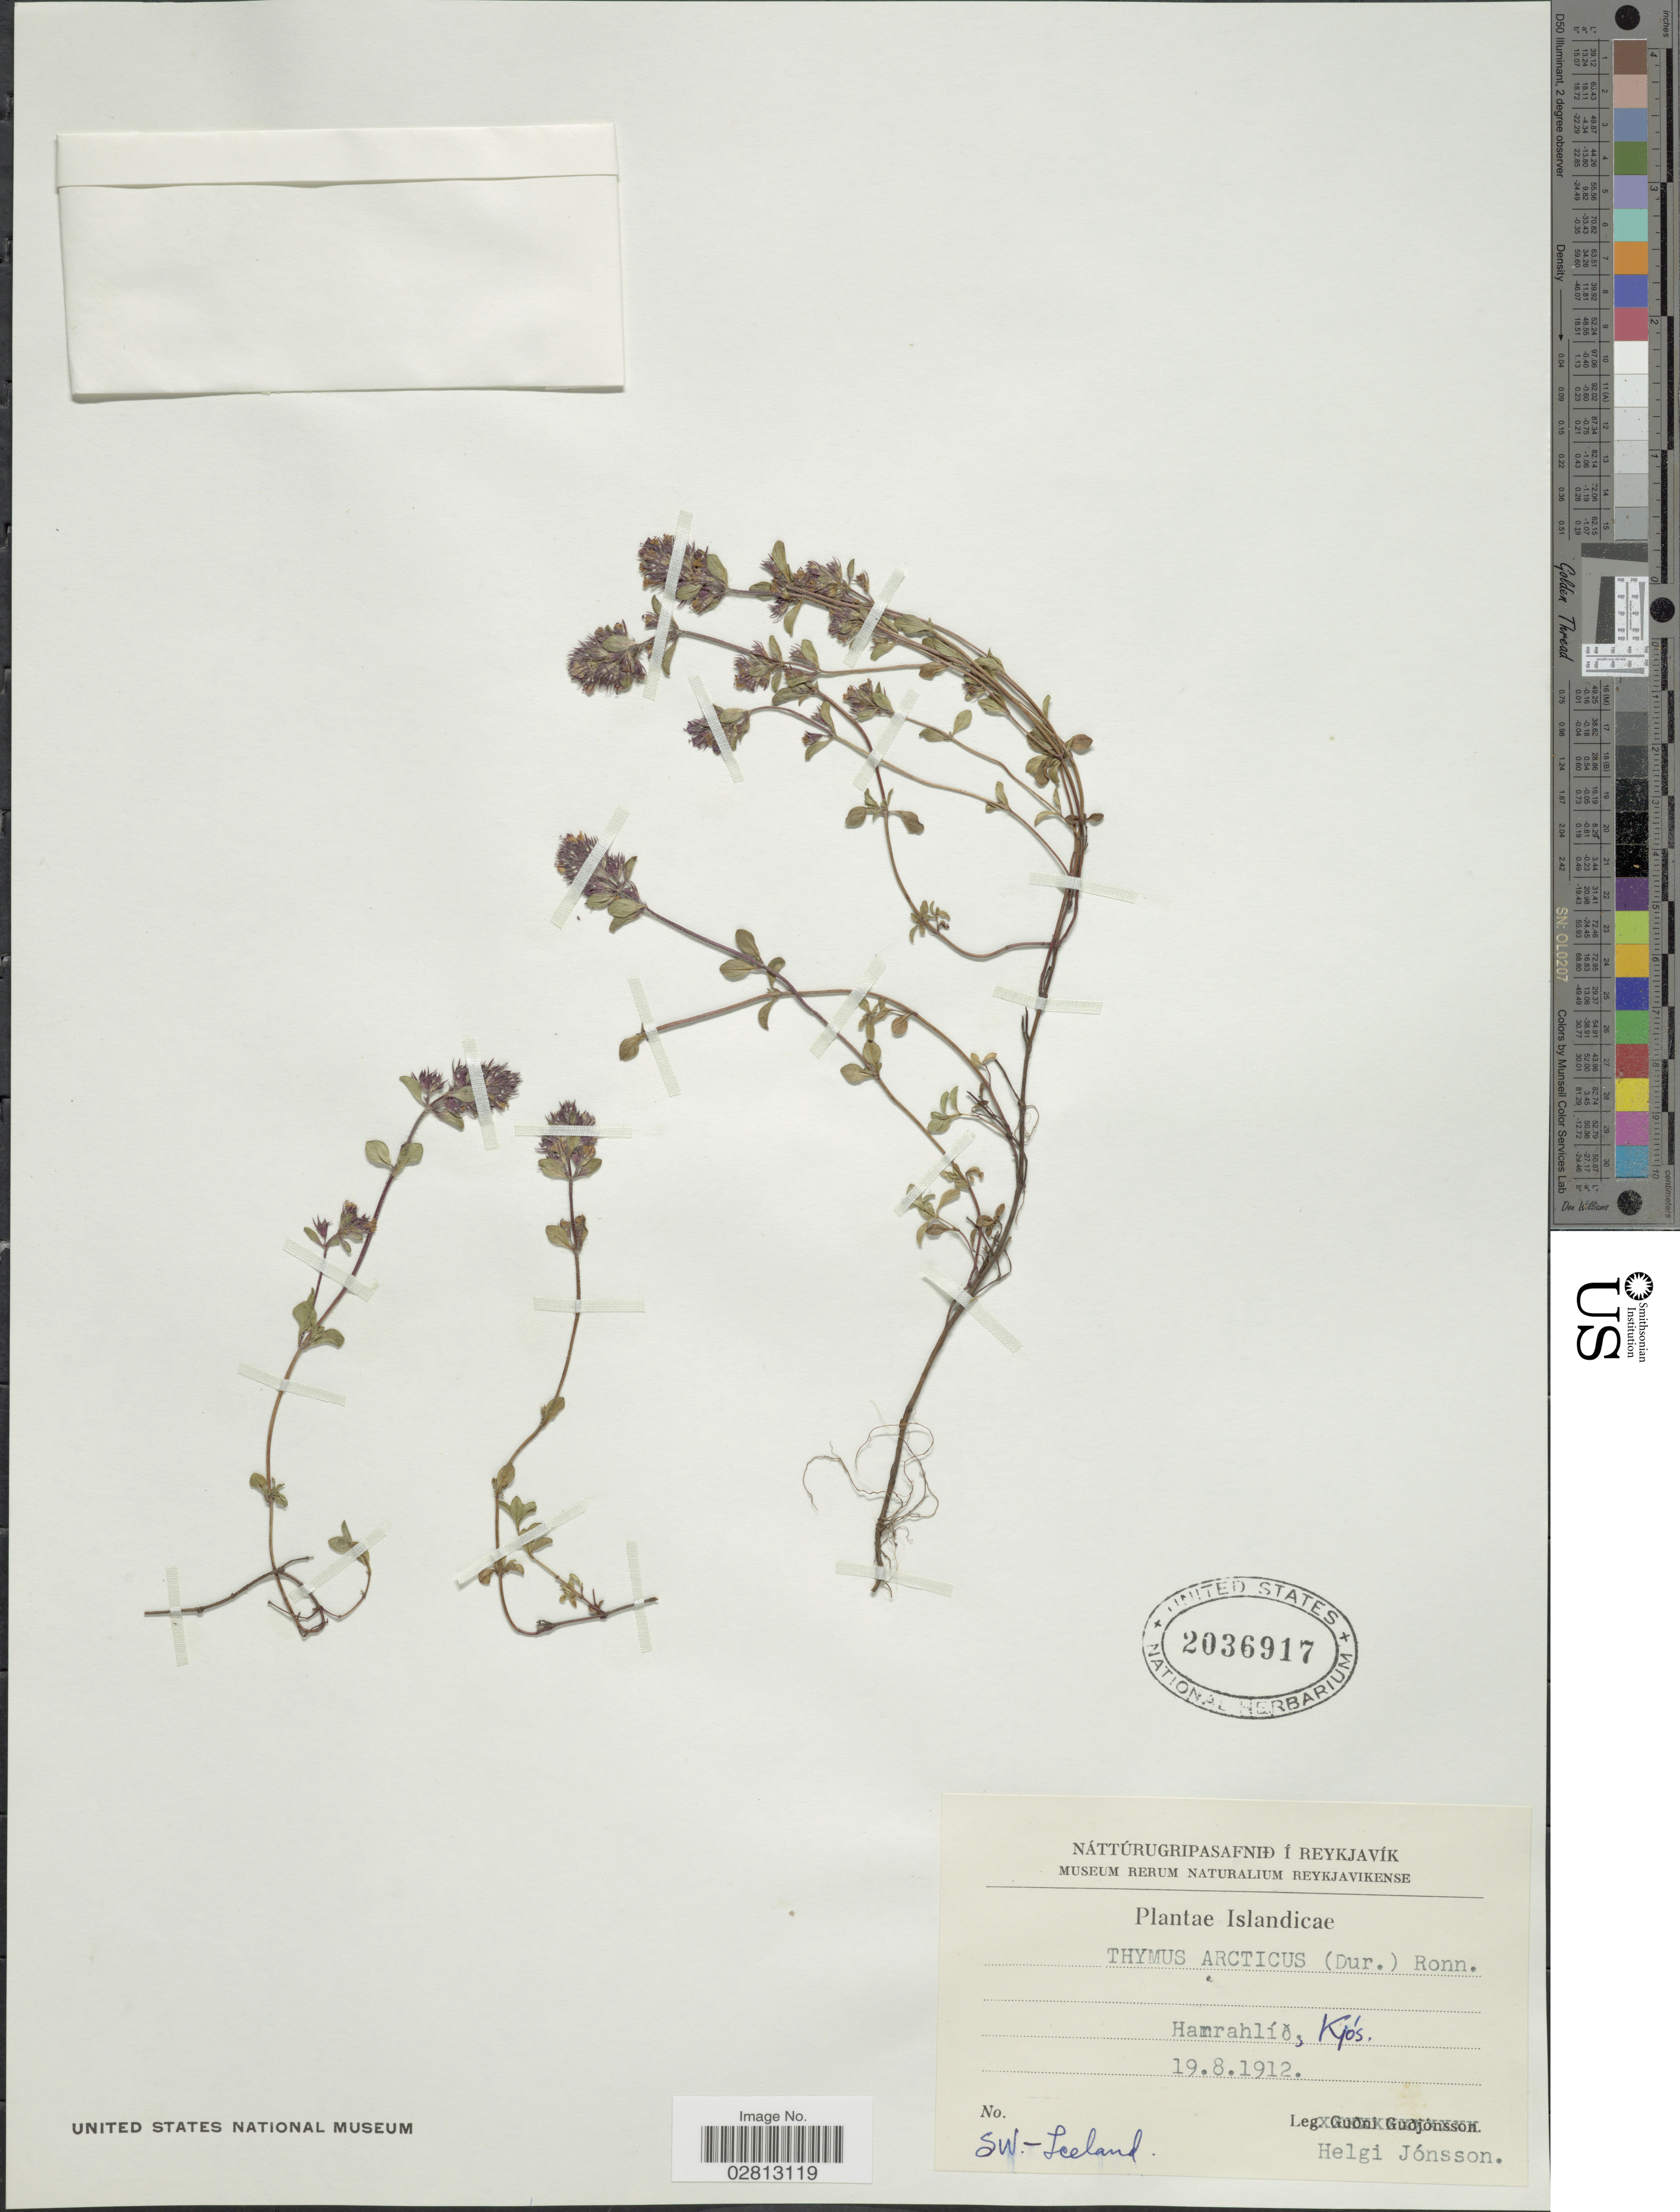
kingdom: Plantae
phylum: Tracheophyta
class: Magnoliopsida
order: Lamiales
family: Lamiaceae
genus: Thymus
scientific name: Thymus arcticus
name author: Ronniger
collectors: H. Jónsson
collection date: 1912-08-19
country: Iceland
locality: Hamrahlío, Kjós, SW.-Iceland.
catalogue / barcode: US 2036917